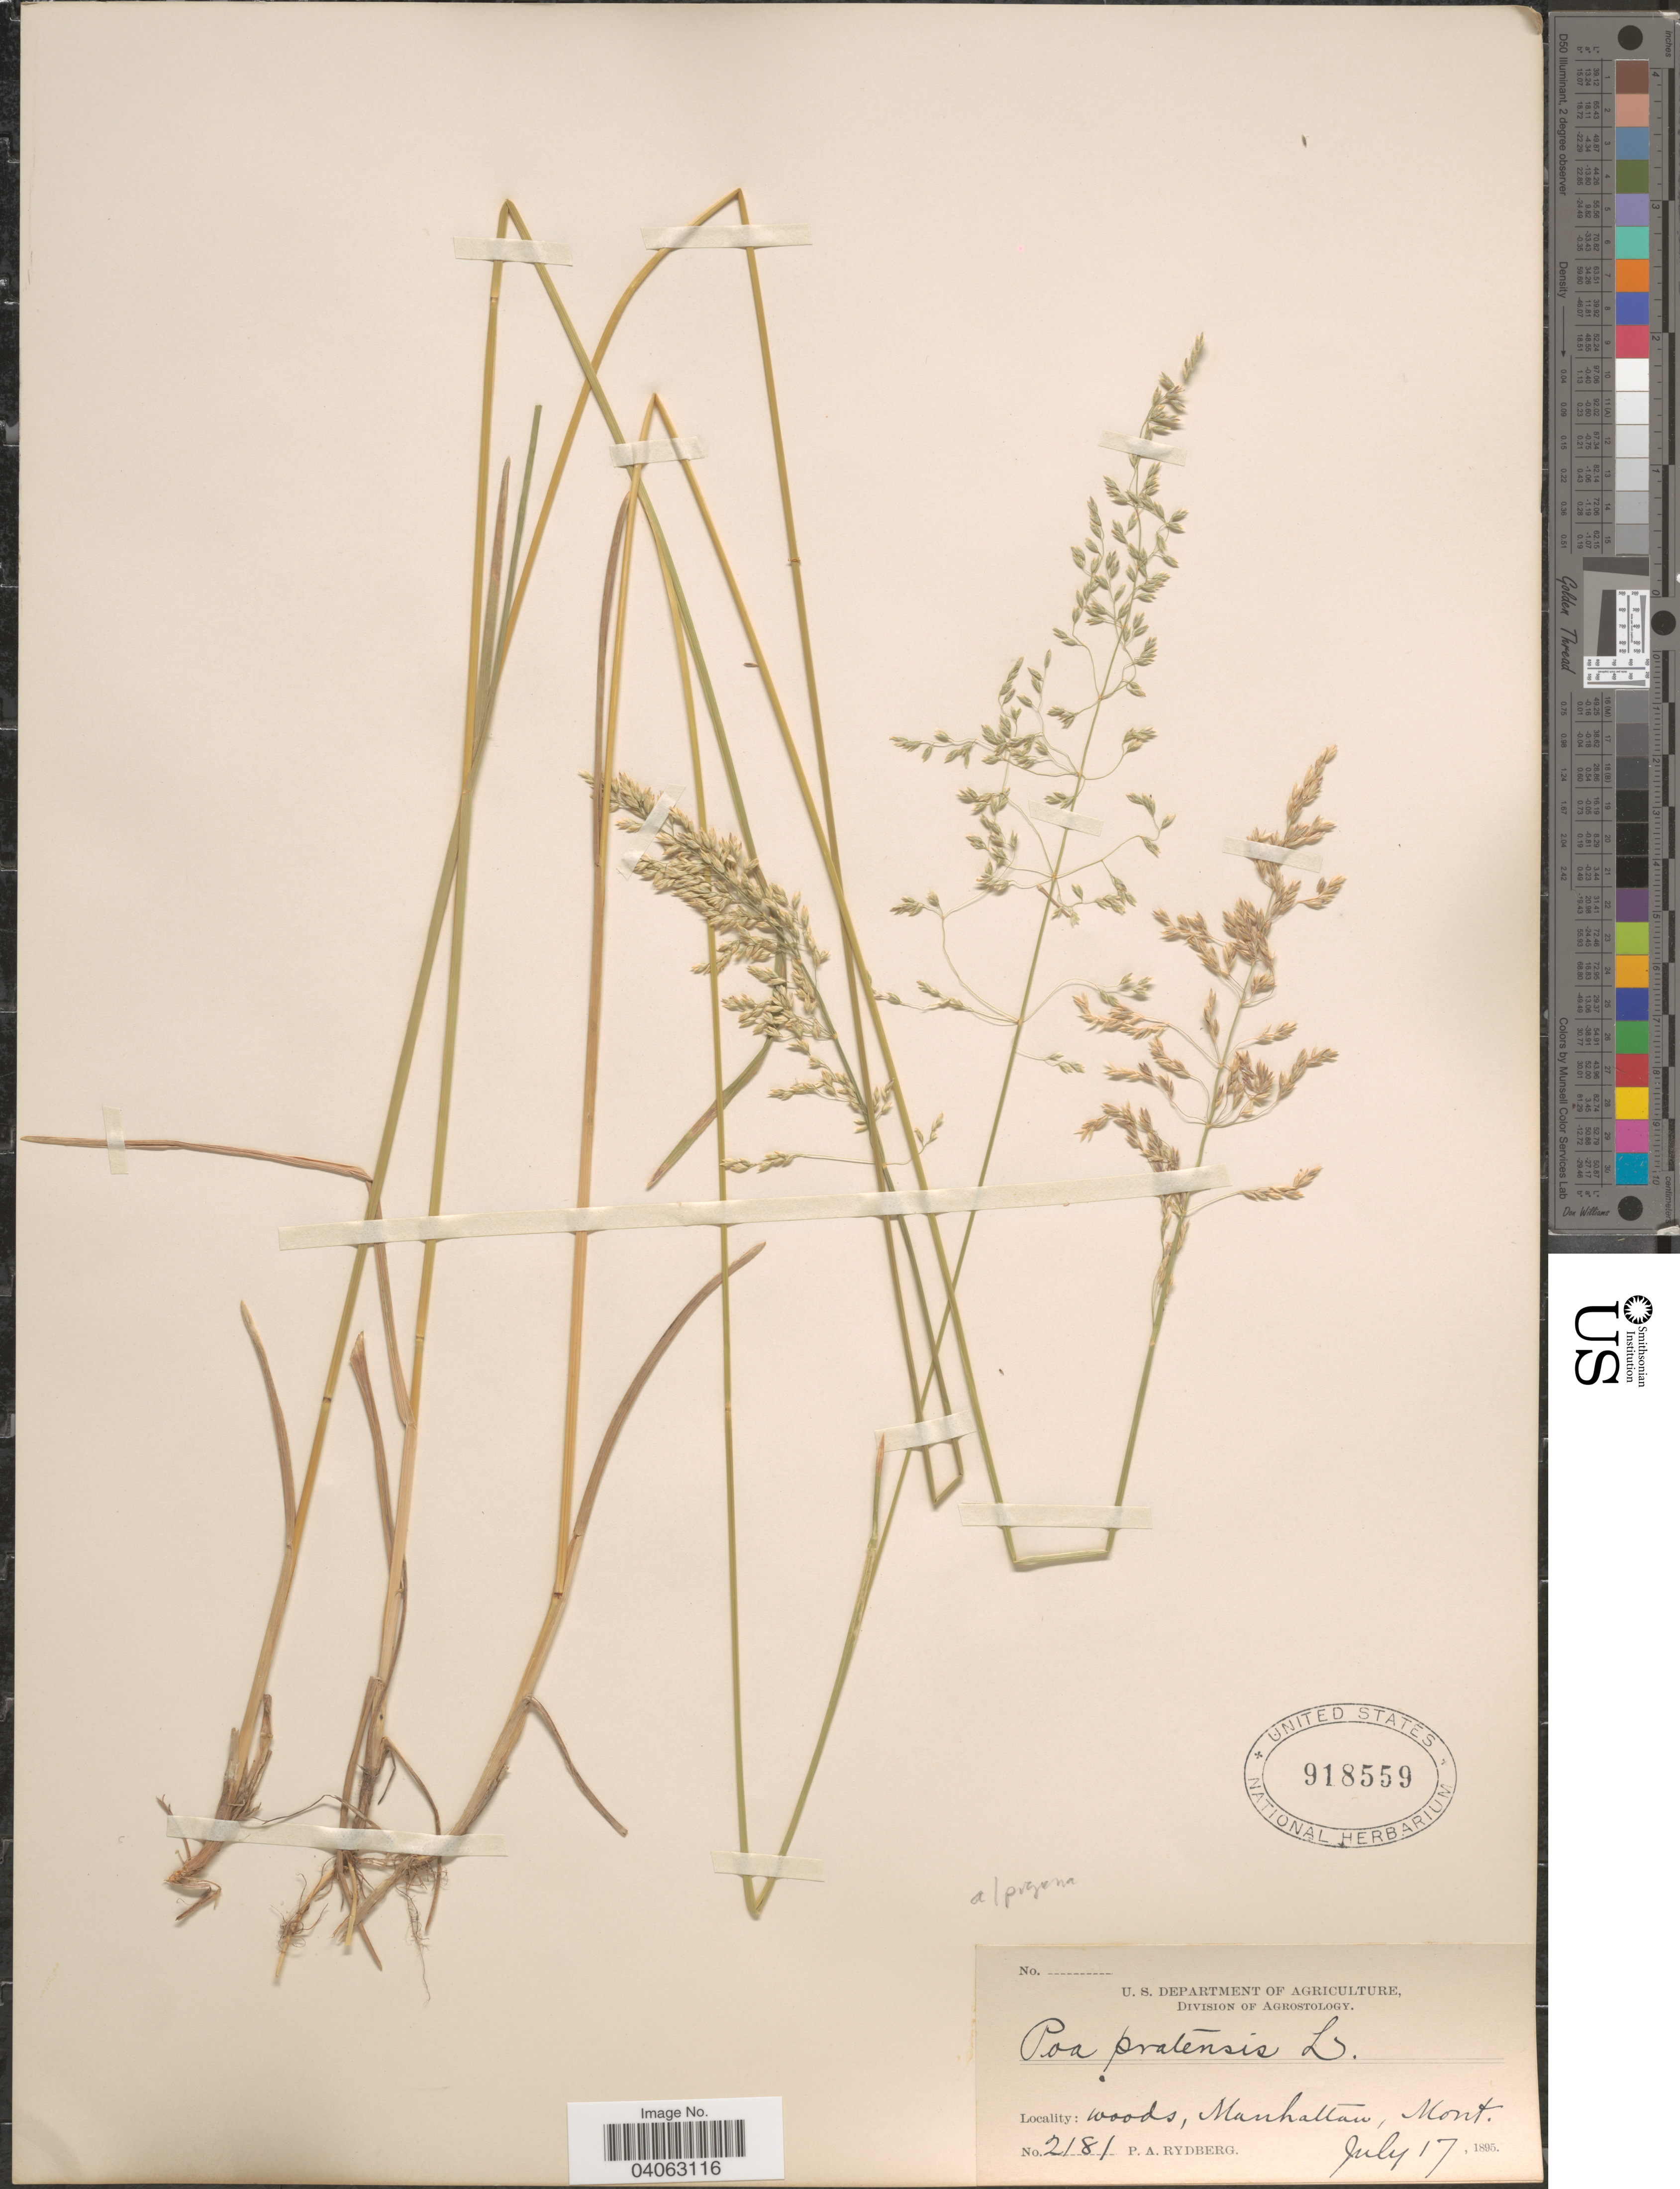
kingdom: Plantae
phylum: Tracheophyta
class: Liliopsida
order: Poales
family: Poaceae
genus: Poa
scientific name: Poa pratensis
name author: L.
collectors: P. A. Rydberg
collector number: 2181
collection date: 1895-07-17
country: United States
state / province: Montana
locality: Woods, Manhattan.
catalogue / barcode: US 918559